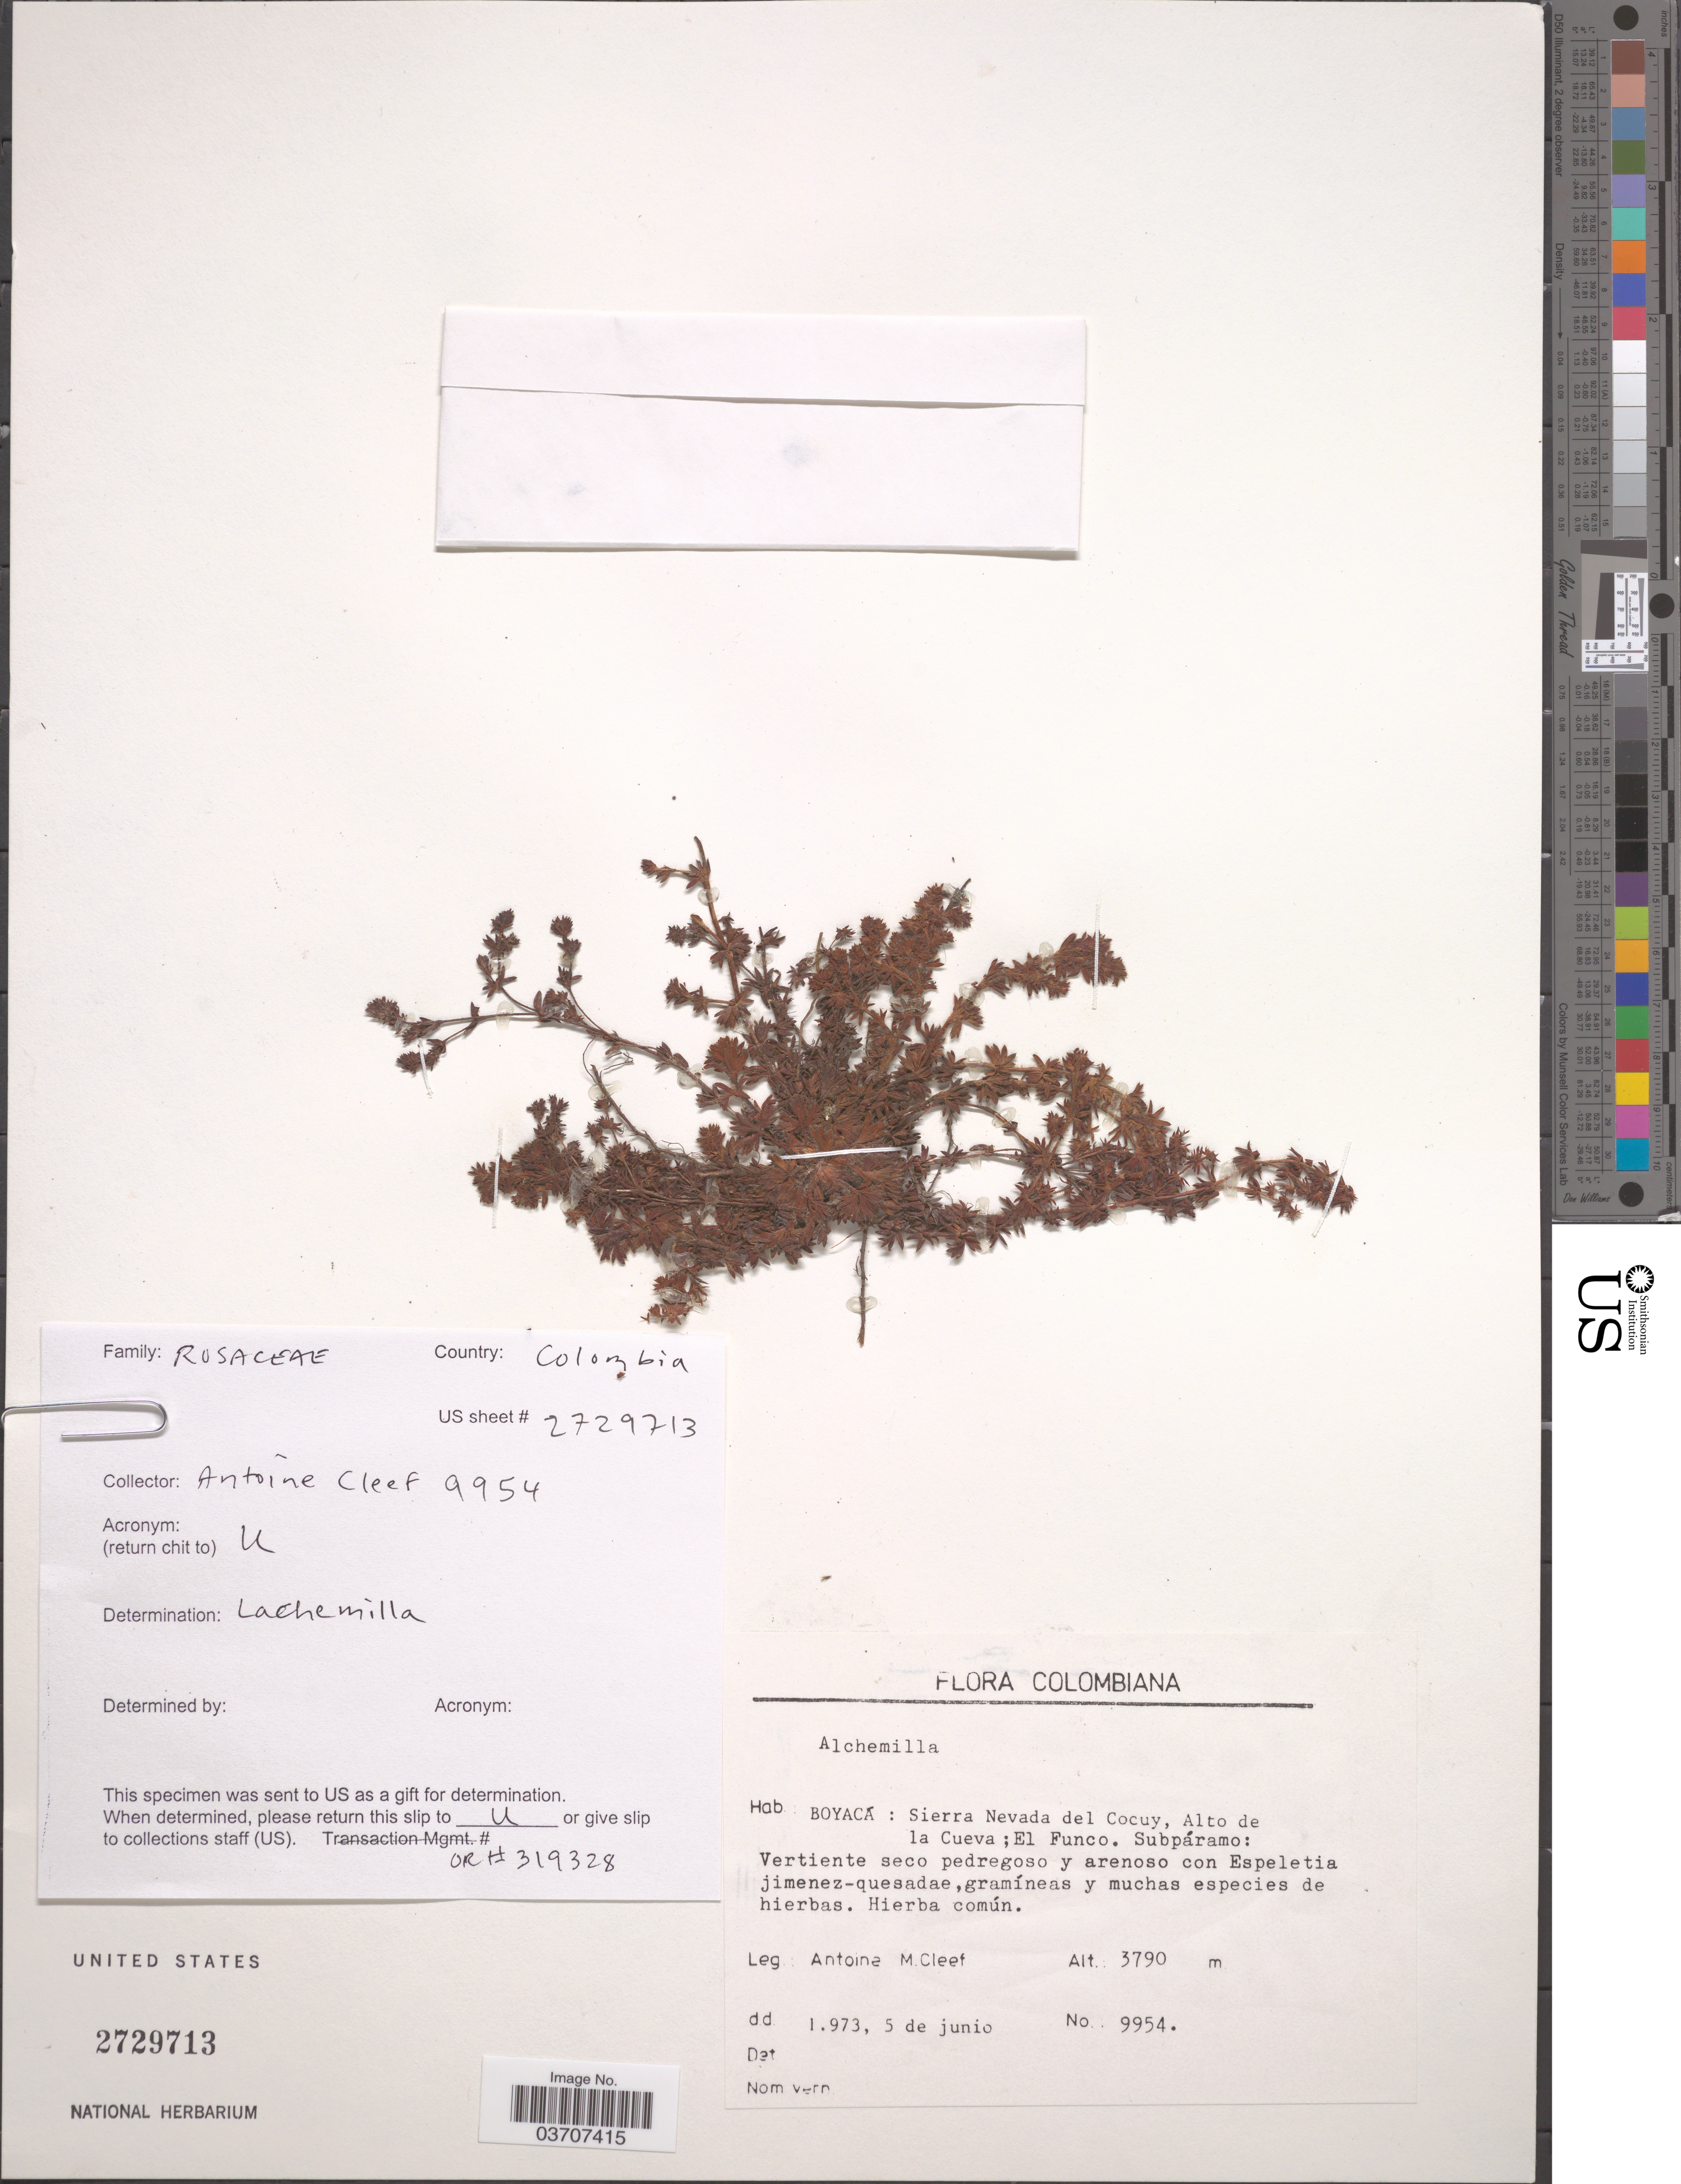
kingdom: Plantae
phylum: Tracheophyta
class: Magnoliopsida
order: Rosales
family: Rosaceae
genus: Lachemilla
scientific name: Lachemilla sp.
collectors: A. M. Cleef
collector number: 9954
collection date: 1973-06-05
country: Colombia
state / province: Boyacá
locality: Sierra Nevada del Cocuy, Alto de la Cueva; El Funco. Subpáramo.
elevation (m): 3790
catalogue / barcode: US 2729713